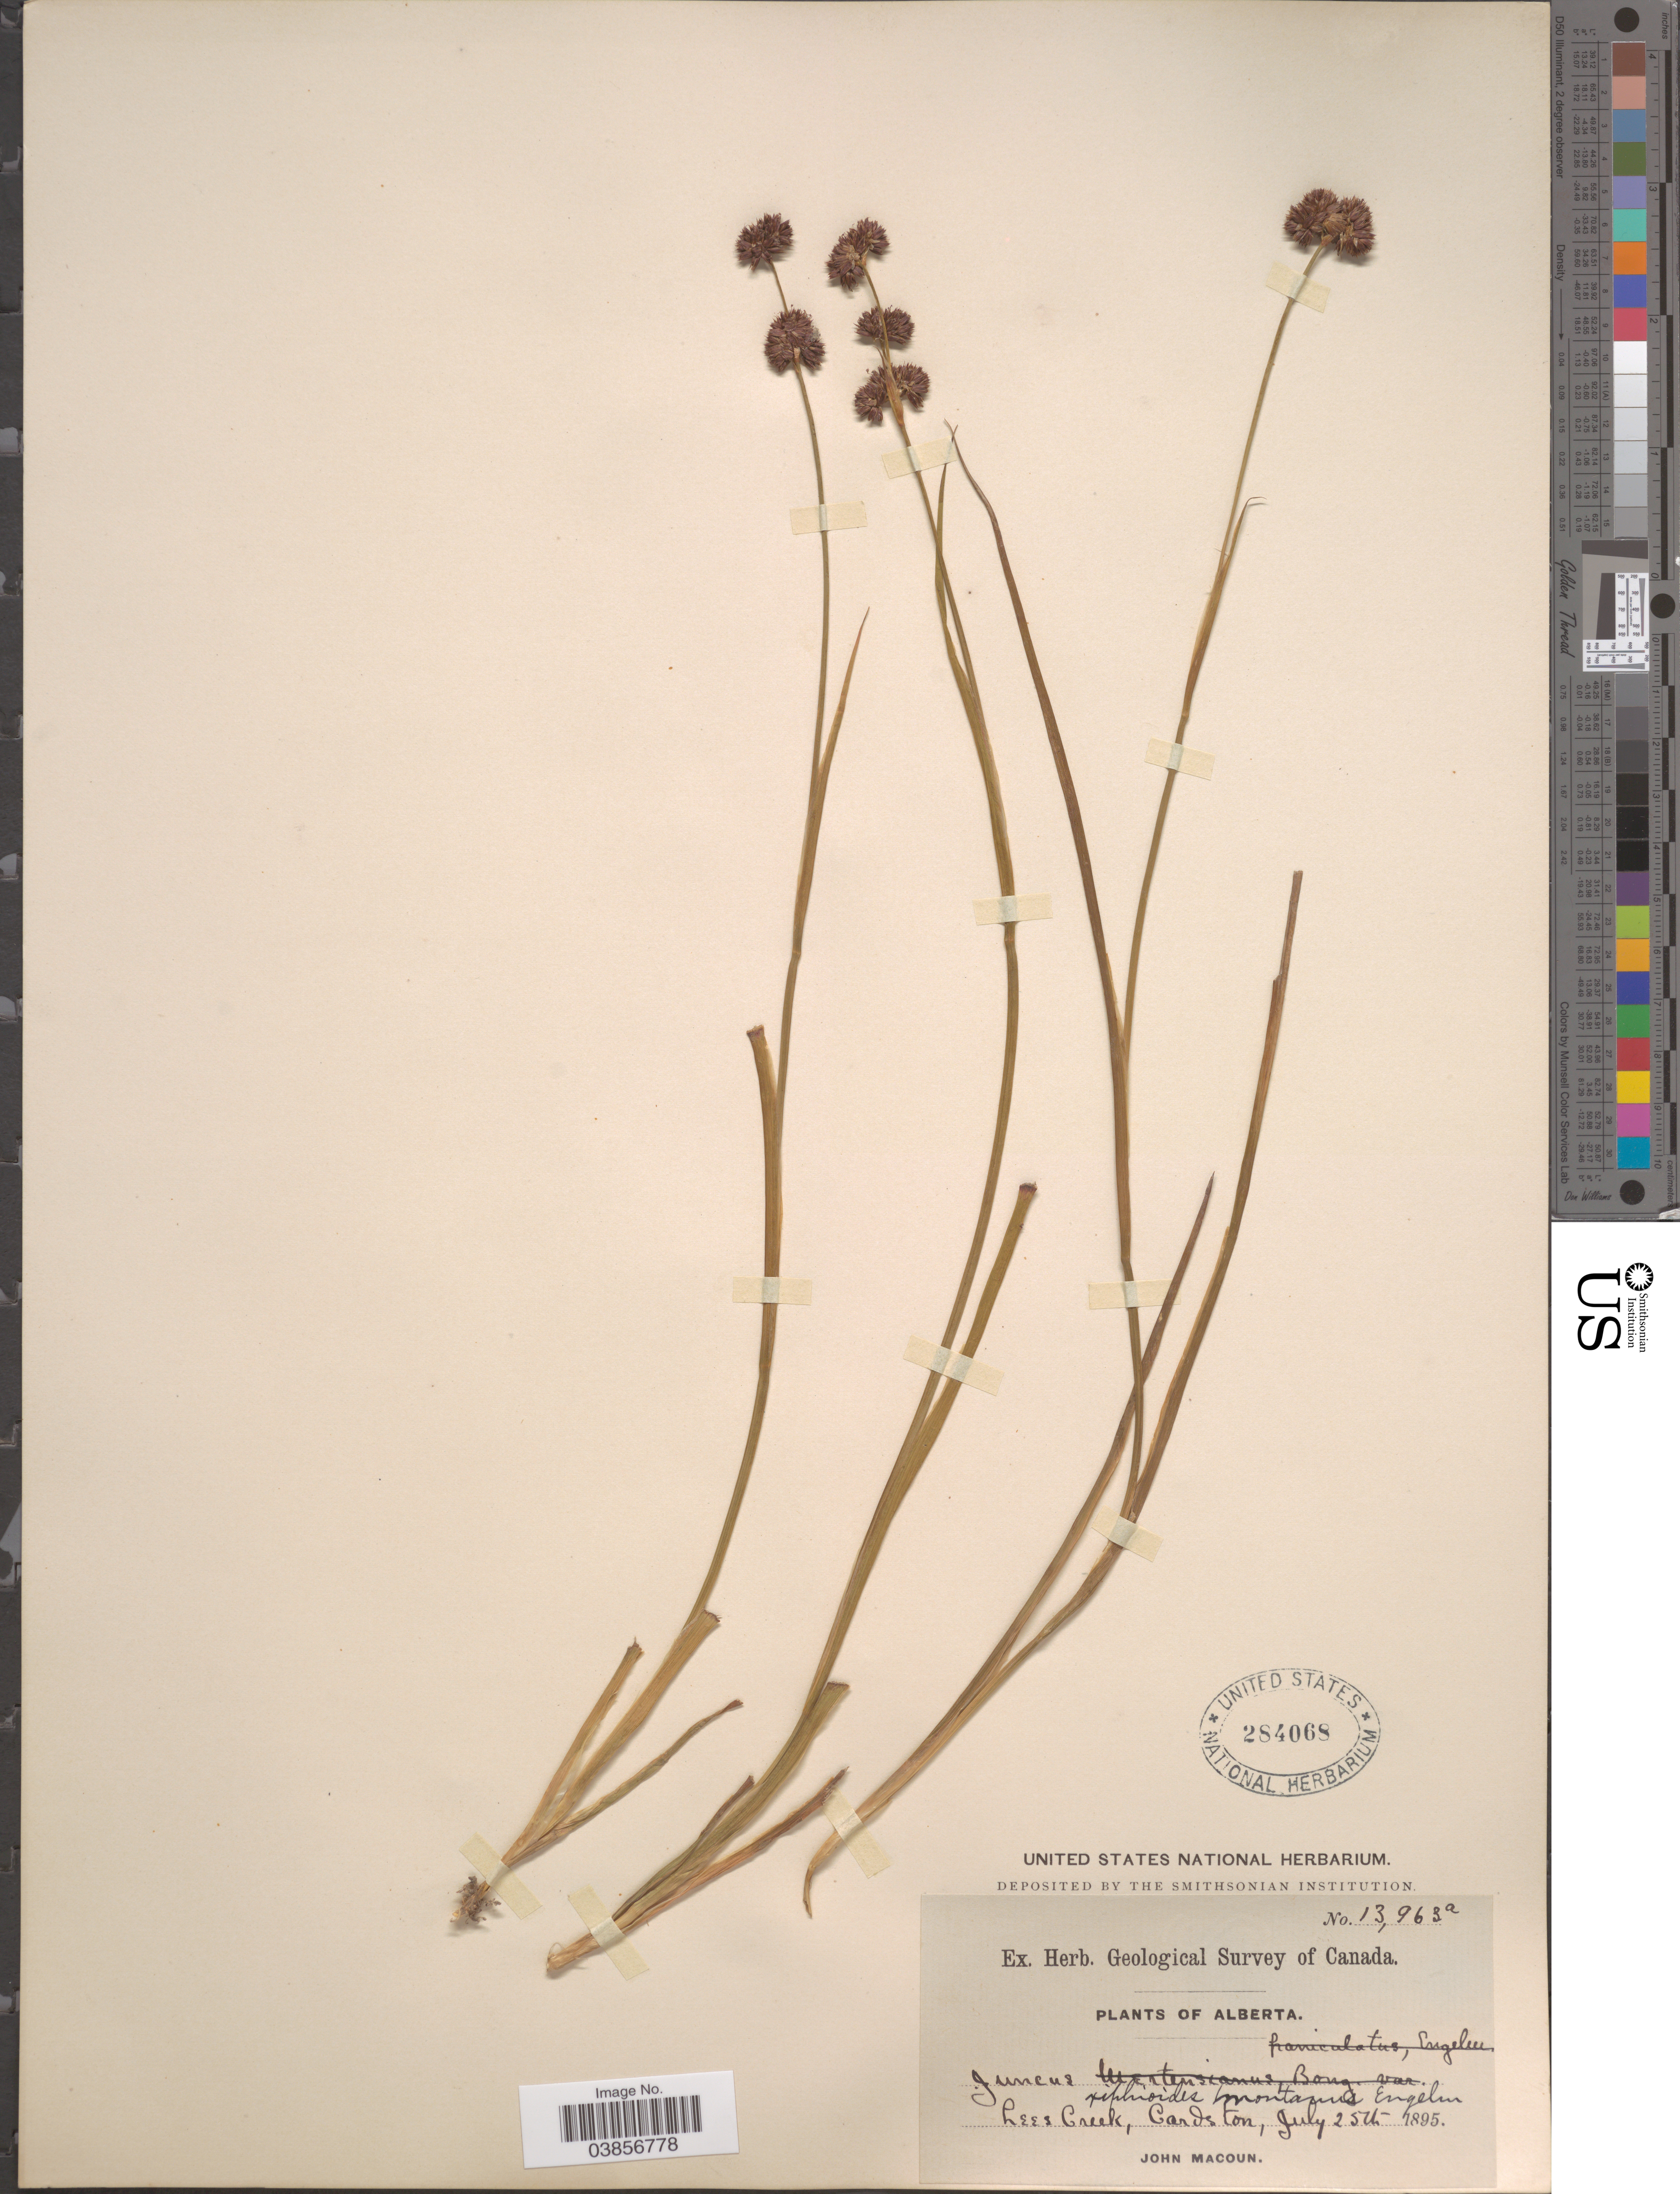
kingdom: Plantae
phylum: Tracheophyta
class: Liliopsida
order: Poales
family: Juncaceae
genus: Juncus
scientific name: Juncus saximontanus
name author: A. Nelson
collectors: J. Macoun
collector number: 13963a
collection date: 1895-07-25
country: Canada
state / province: Alberta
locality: Lees Crewek, Cardston.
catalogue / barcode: US 284068